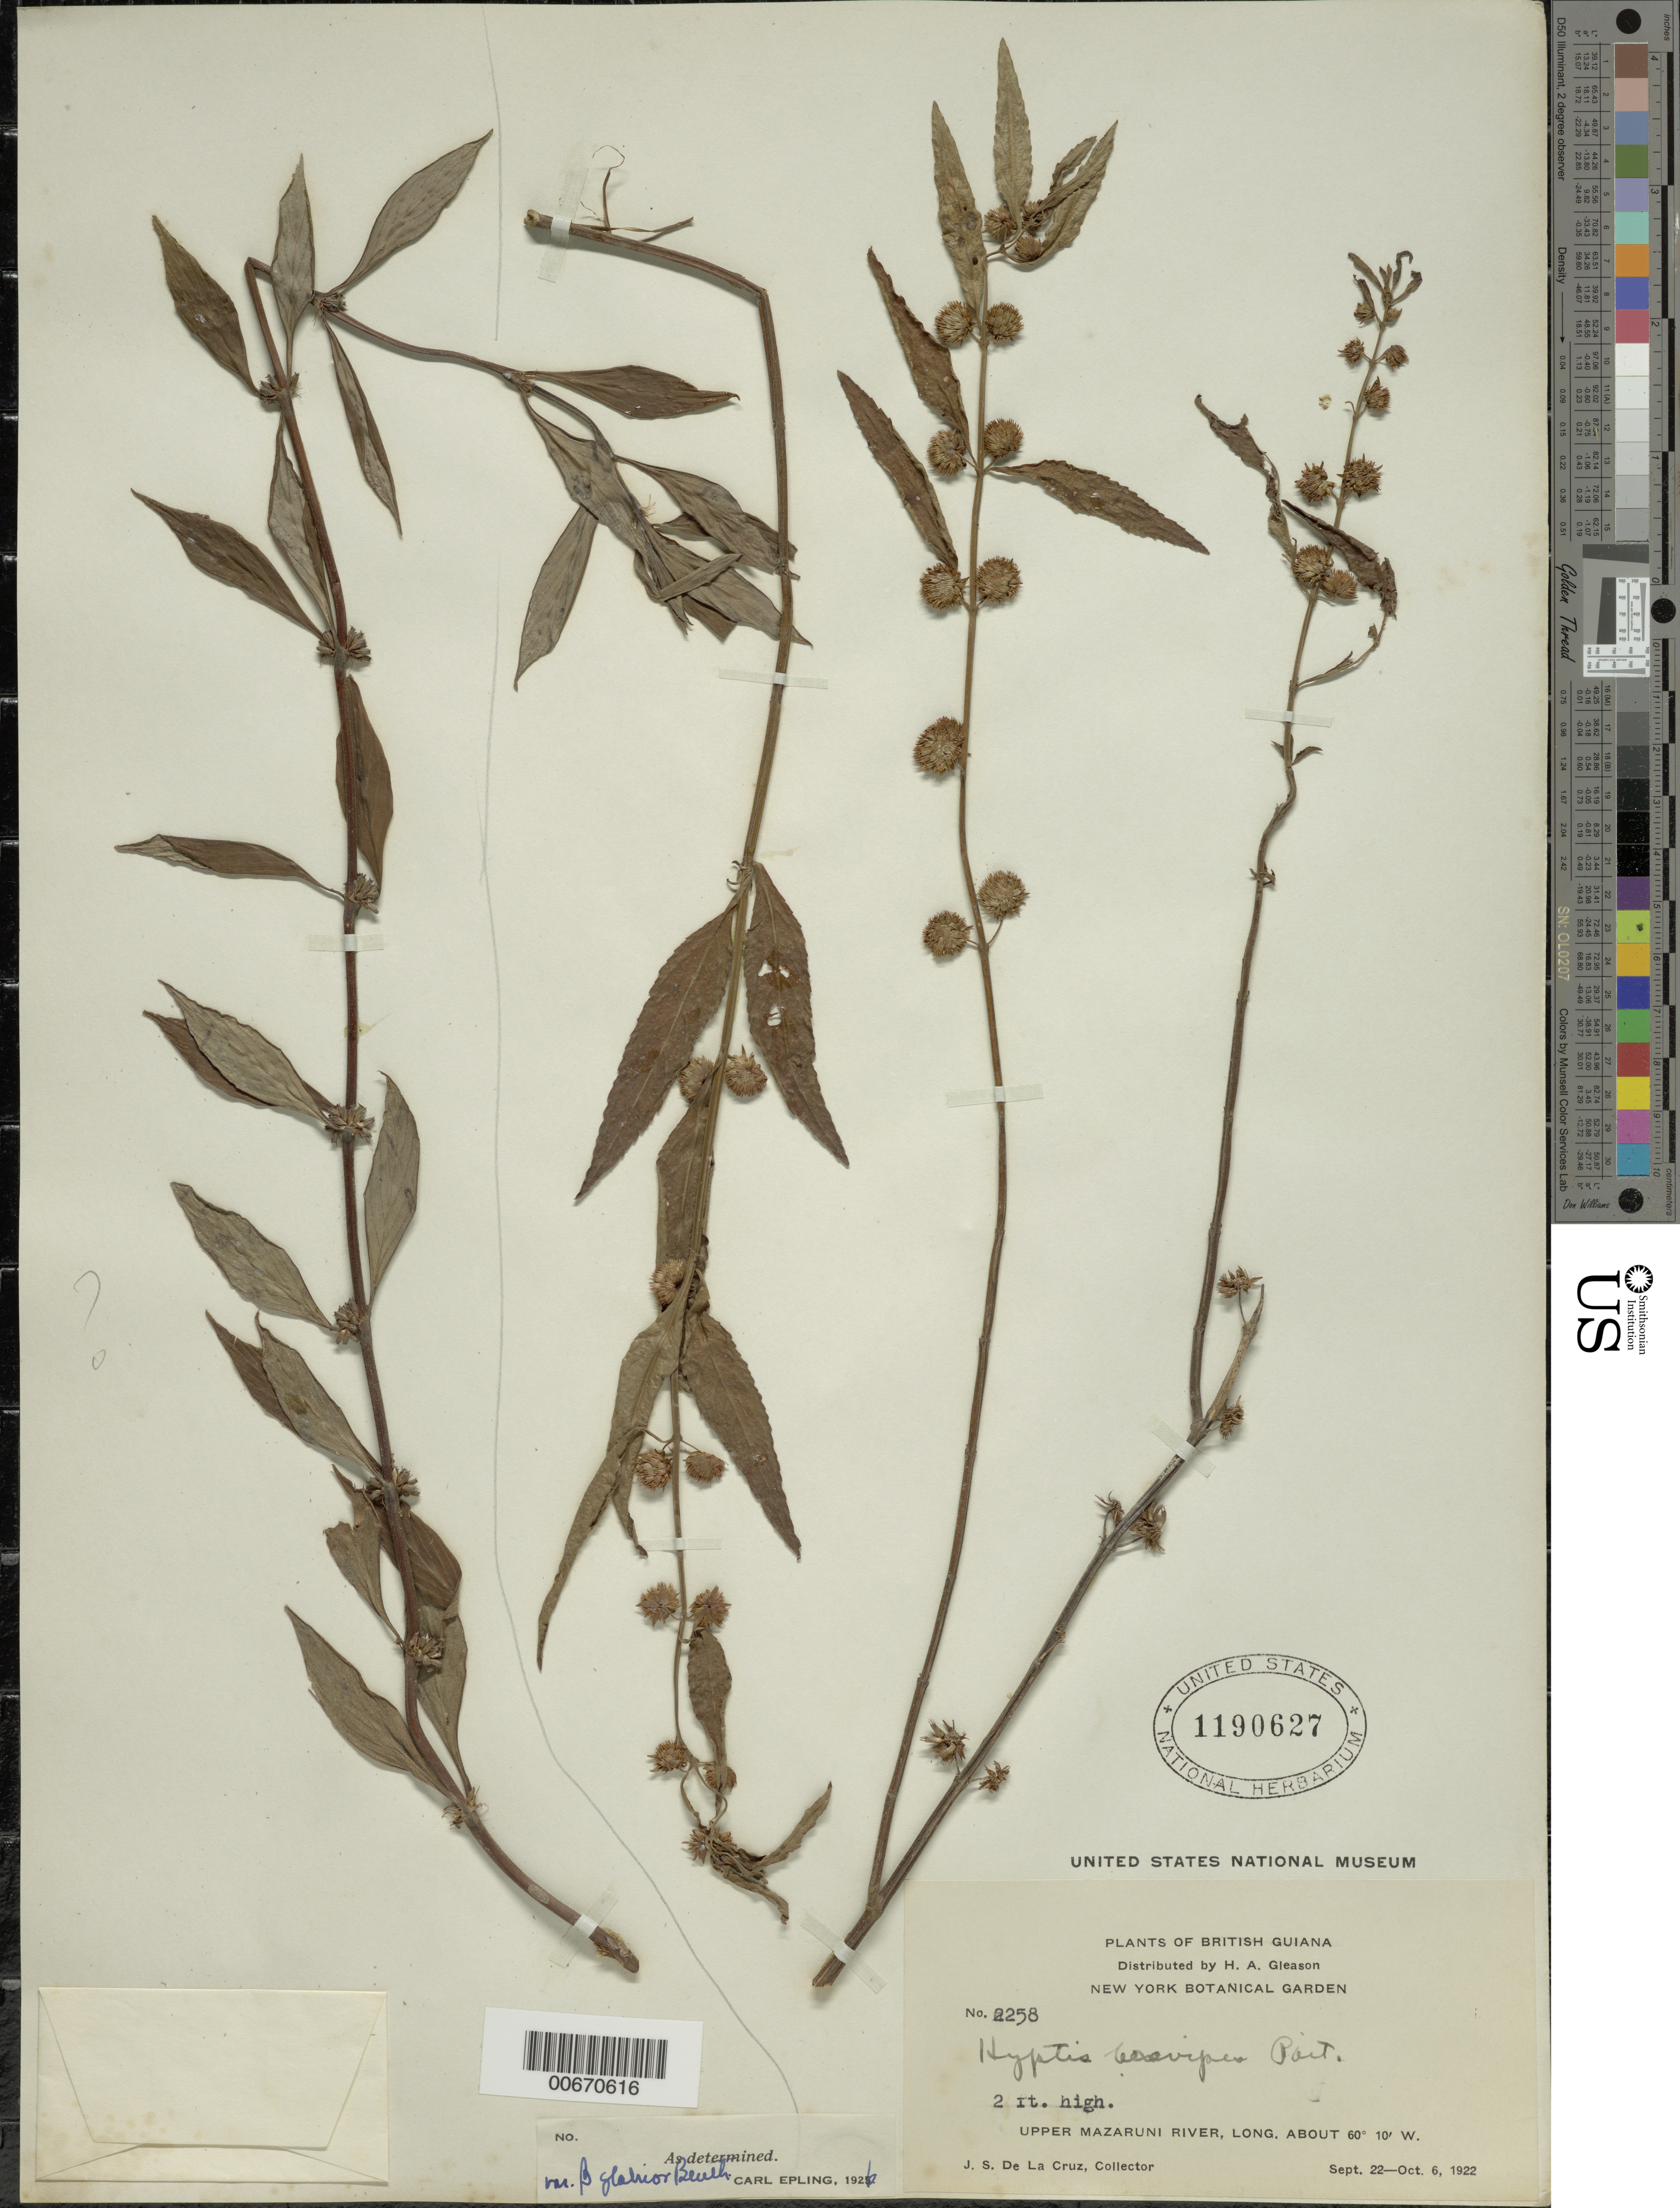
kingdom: Plantae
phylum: Tracheophyta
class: Magnoliopsida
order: Lamiales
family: Lamiaceae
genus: Hyptis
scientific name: Hyptis brevipes var. glabrior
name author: Benth.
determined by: Epling, C. C.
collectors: J. S. de la Cruz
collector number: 2258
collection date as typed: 22-Sep-22 to 6-Oct-22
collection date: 1922-09-22/1922-10-06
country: Guyana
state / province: Cuyuni-Mazaruni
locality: Upper Mazaruni R.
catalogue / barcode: US 1190627